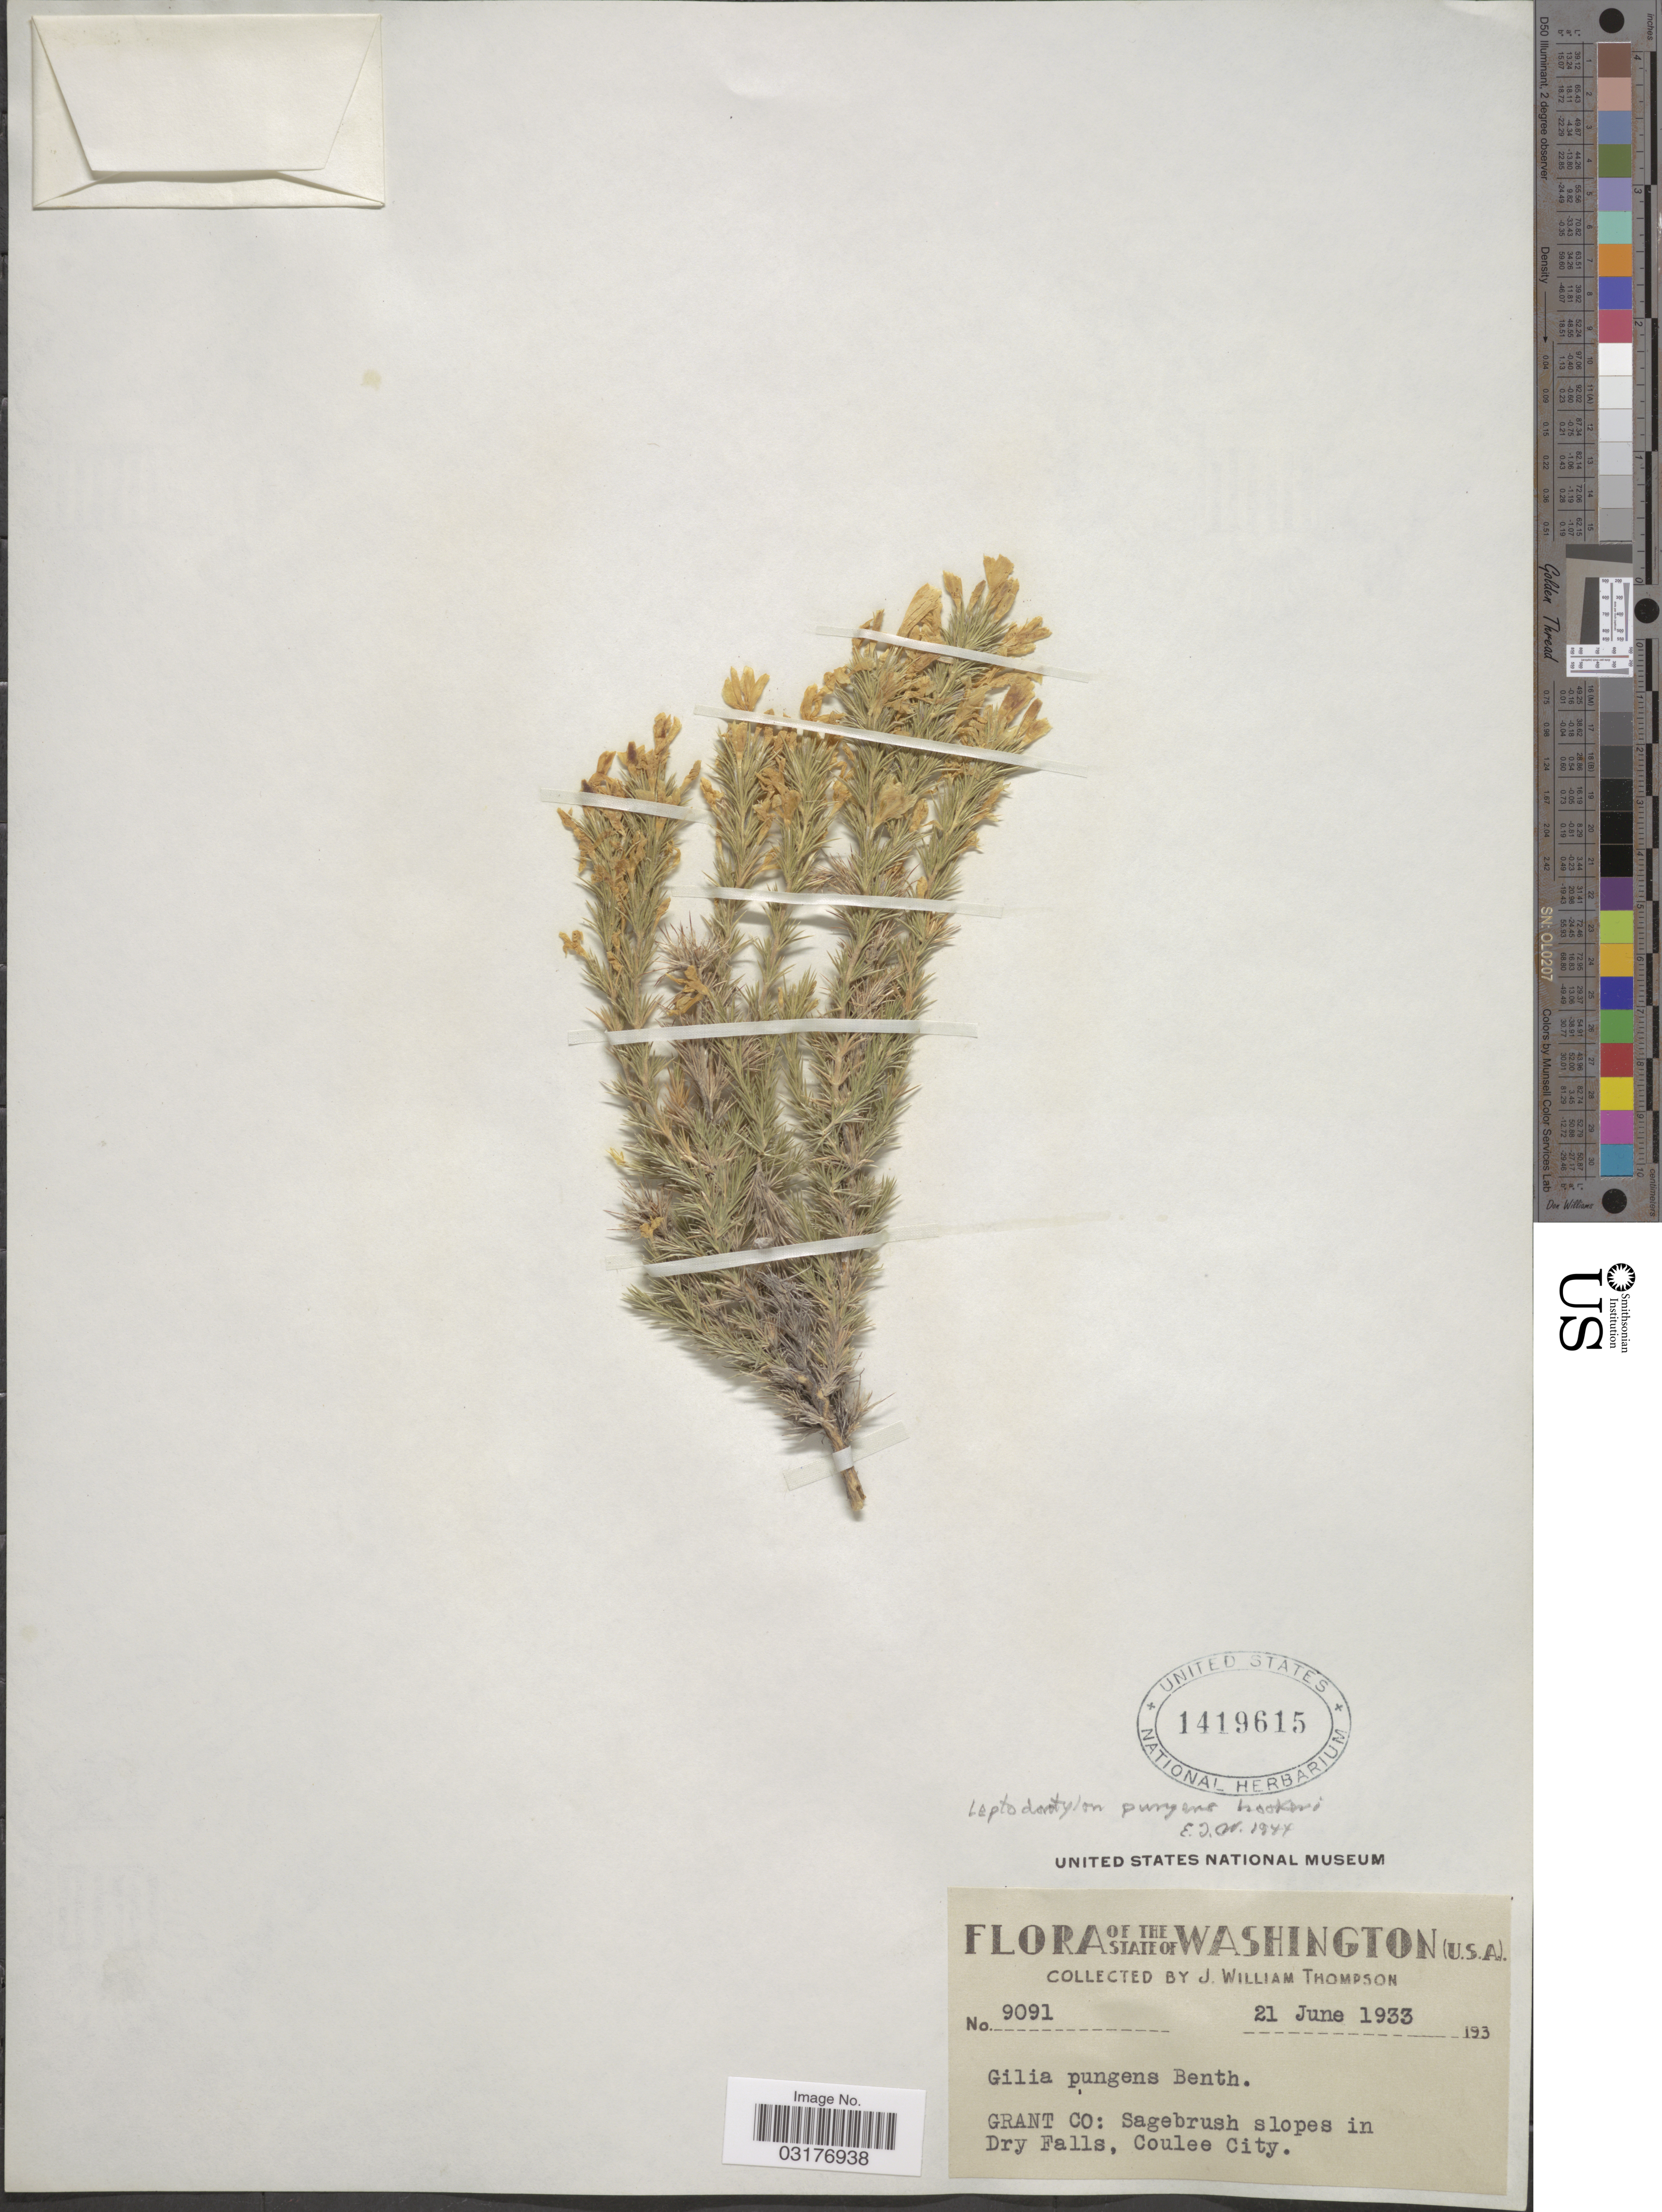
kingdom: Plantae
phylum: Tracheophyta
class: Magnoliopsida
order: Ericales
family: Polemoniaceae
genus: Linanthus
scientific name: Linanthus pungens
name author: (Torr.) J.M. Porter & L.A. Johnson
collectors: J. W. Thompson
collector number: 9091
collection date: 1933-06-21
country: United States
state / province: Washington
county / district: Grant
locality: Grant Co: In Dry Falls, Coulee City.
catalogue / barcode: US 1419615